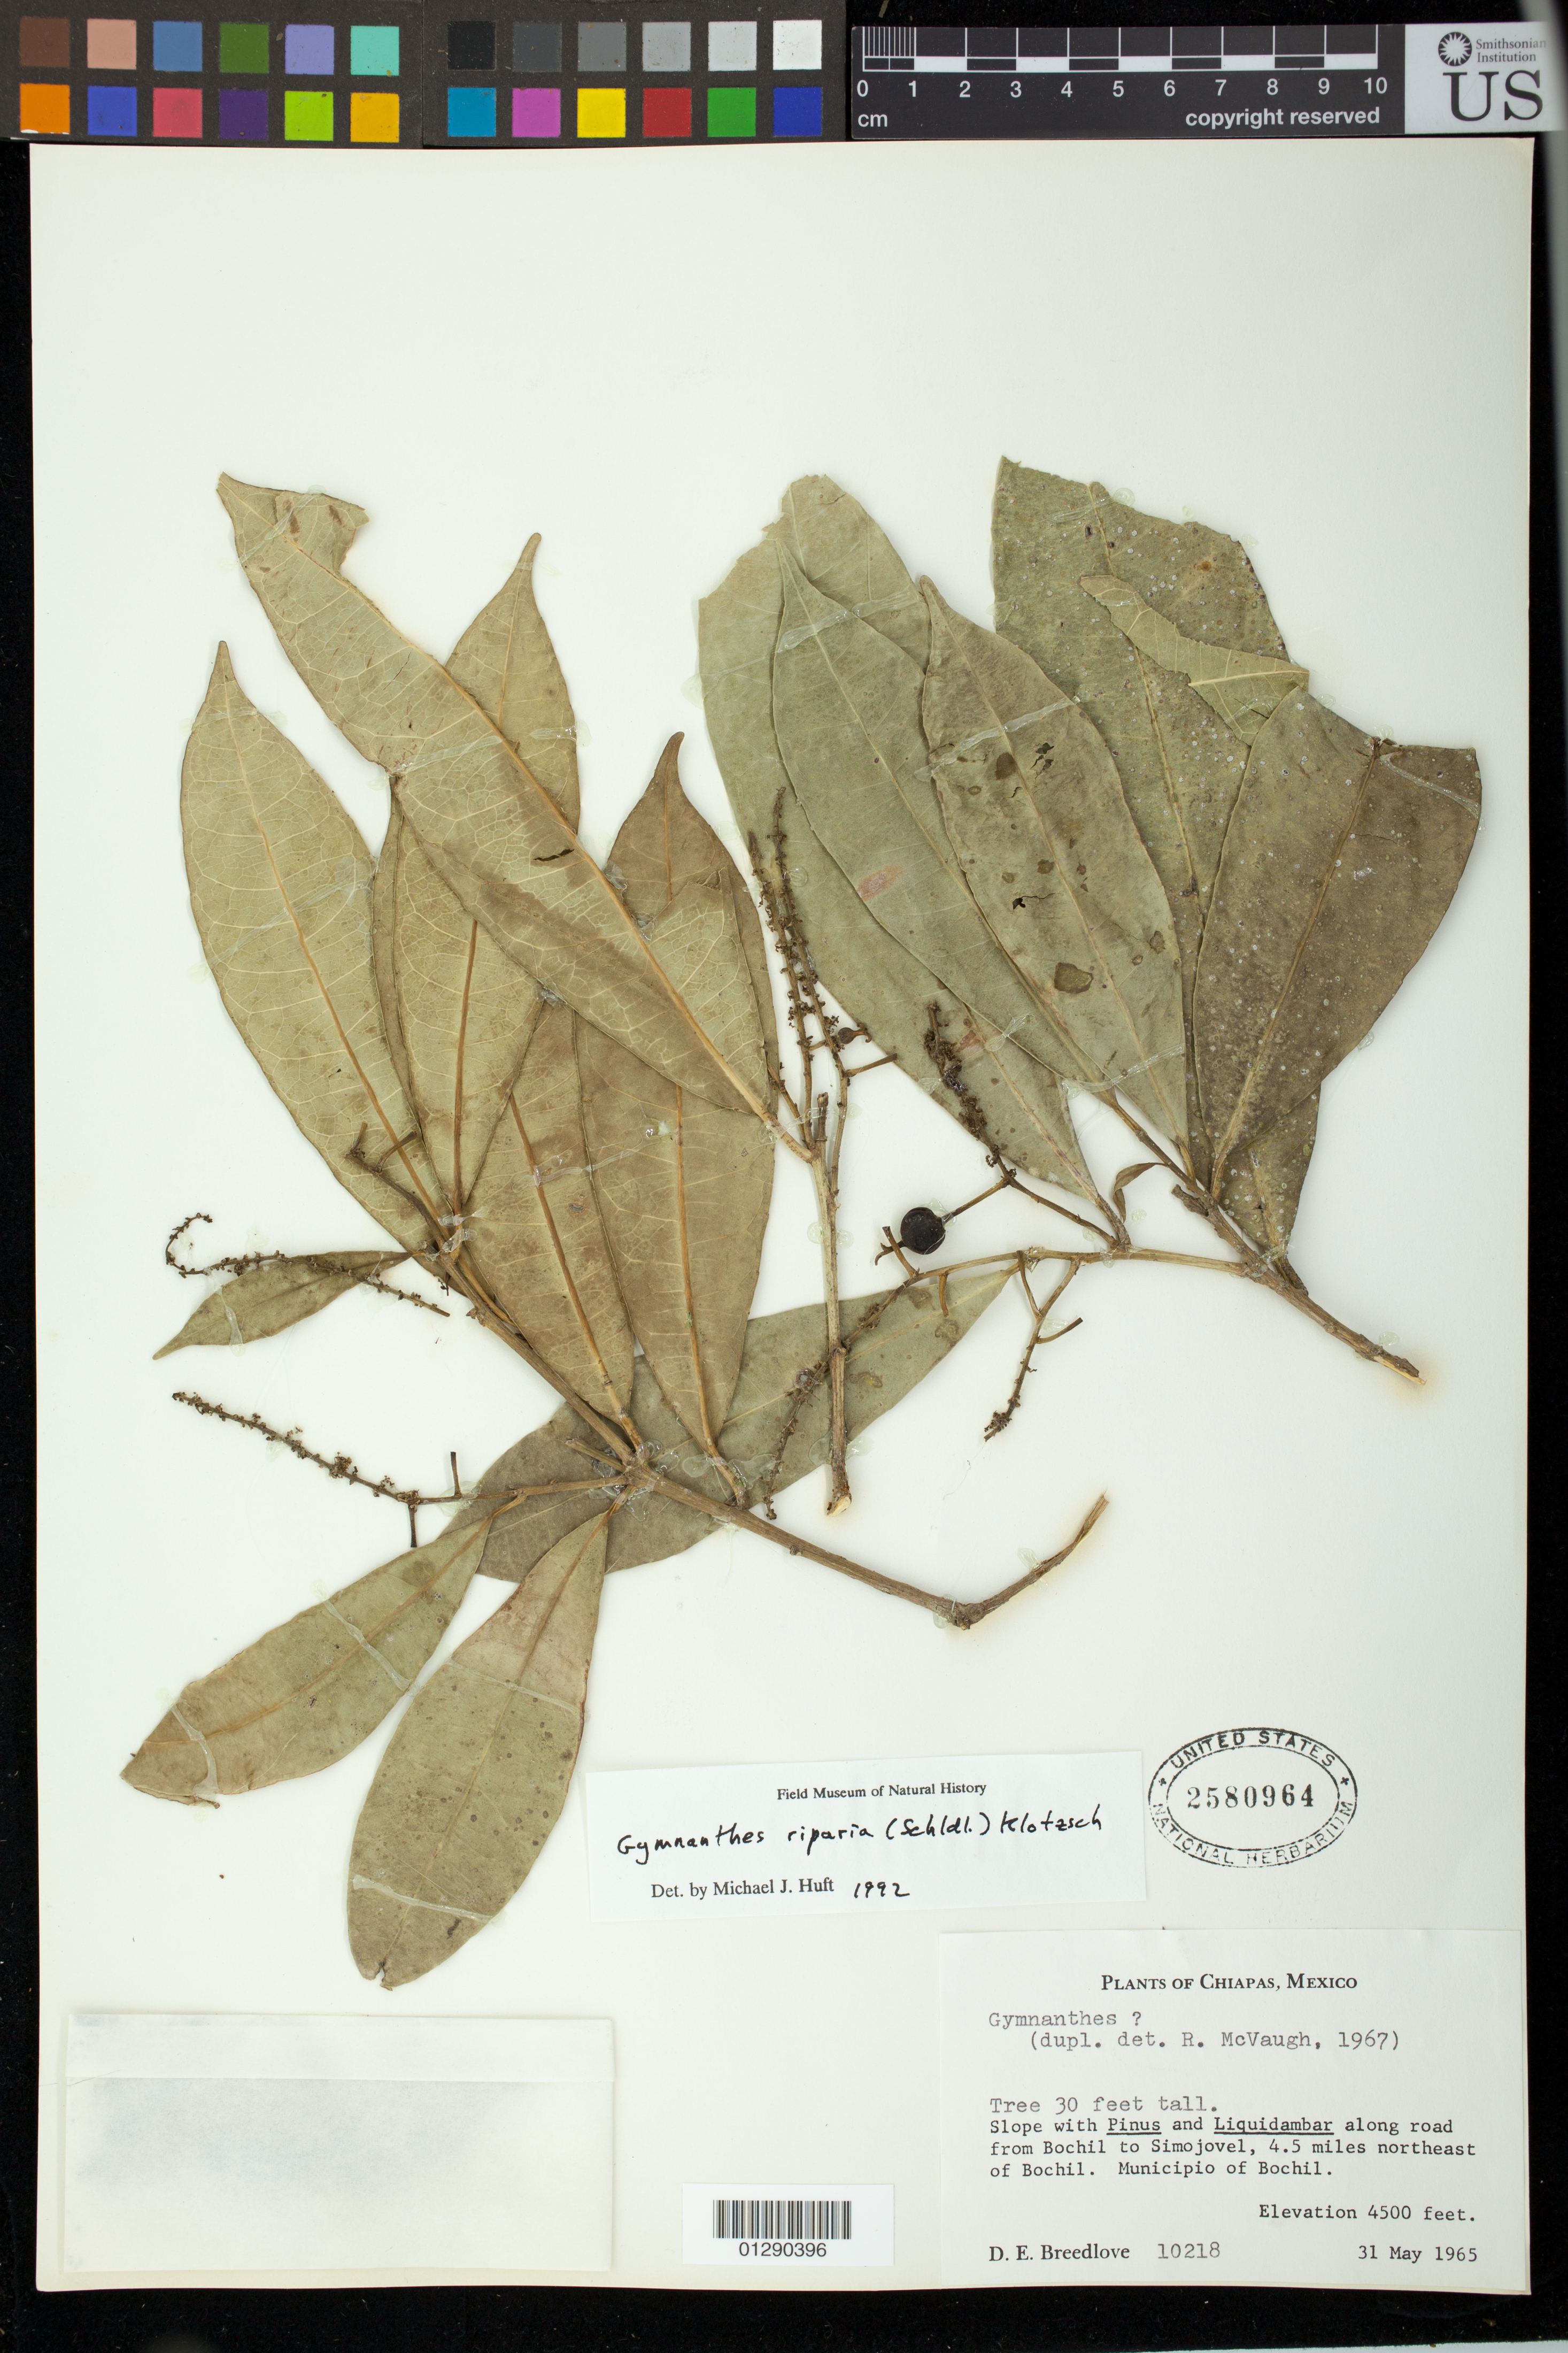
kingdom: Plantae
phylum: Tracheophyta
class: Magnoliopsida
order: Malpighiales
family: Euphorbiaceae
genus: Gymnanthes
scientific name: Gymnanthes lucida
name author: Sw.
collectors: D. E. Breedlove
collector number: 10218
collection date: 1965-05-31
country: Mexico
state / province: Chiapas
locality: along road from Bochil to Simojovel, 4.5 miiles northeast of Bochil.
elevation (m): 1372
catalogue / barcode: US 2580964